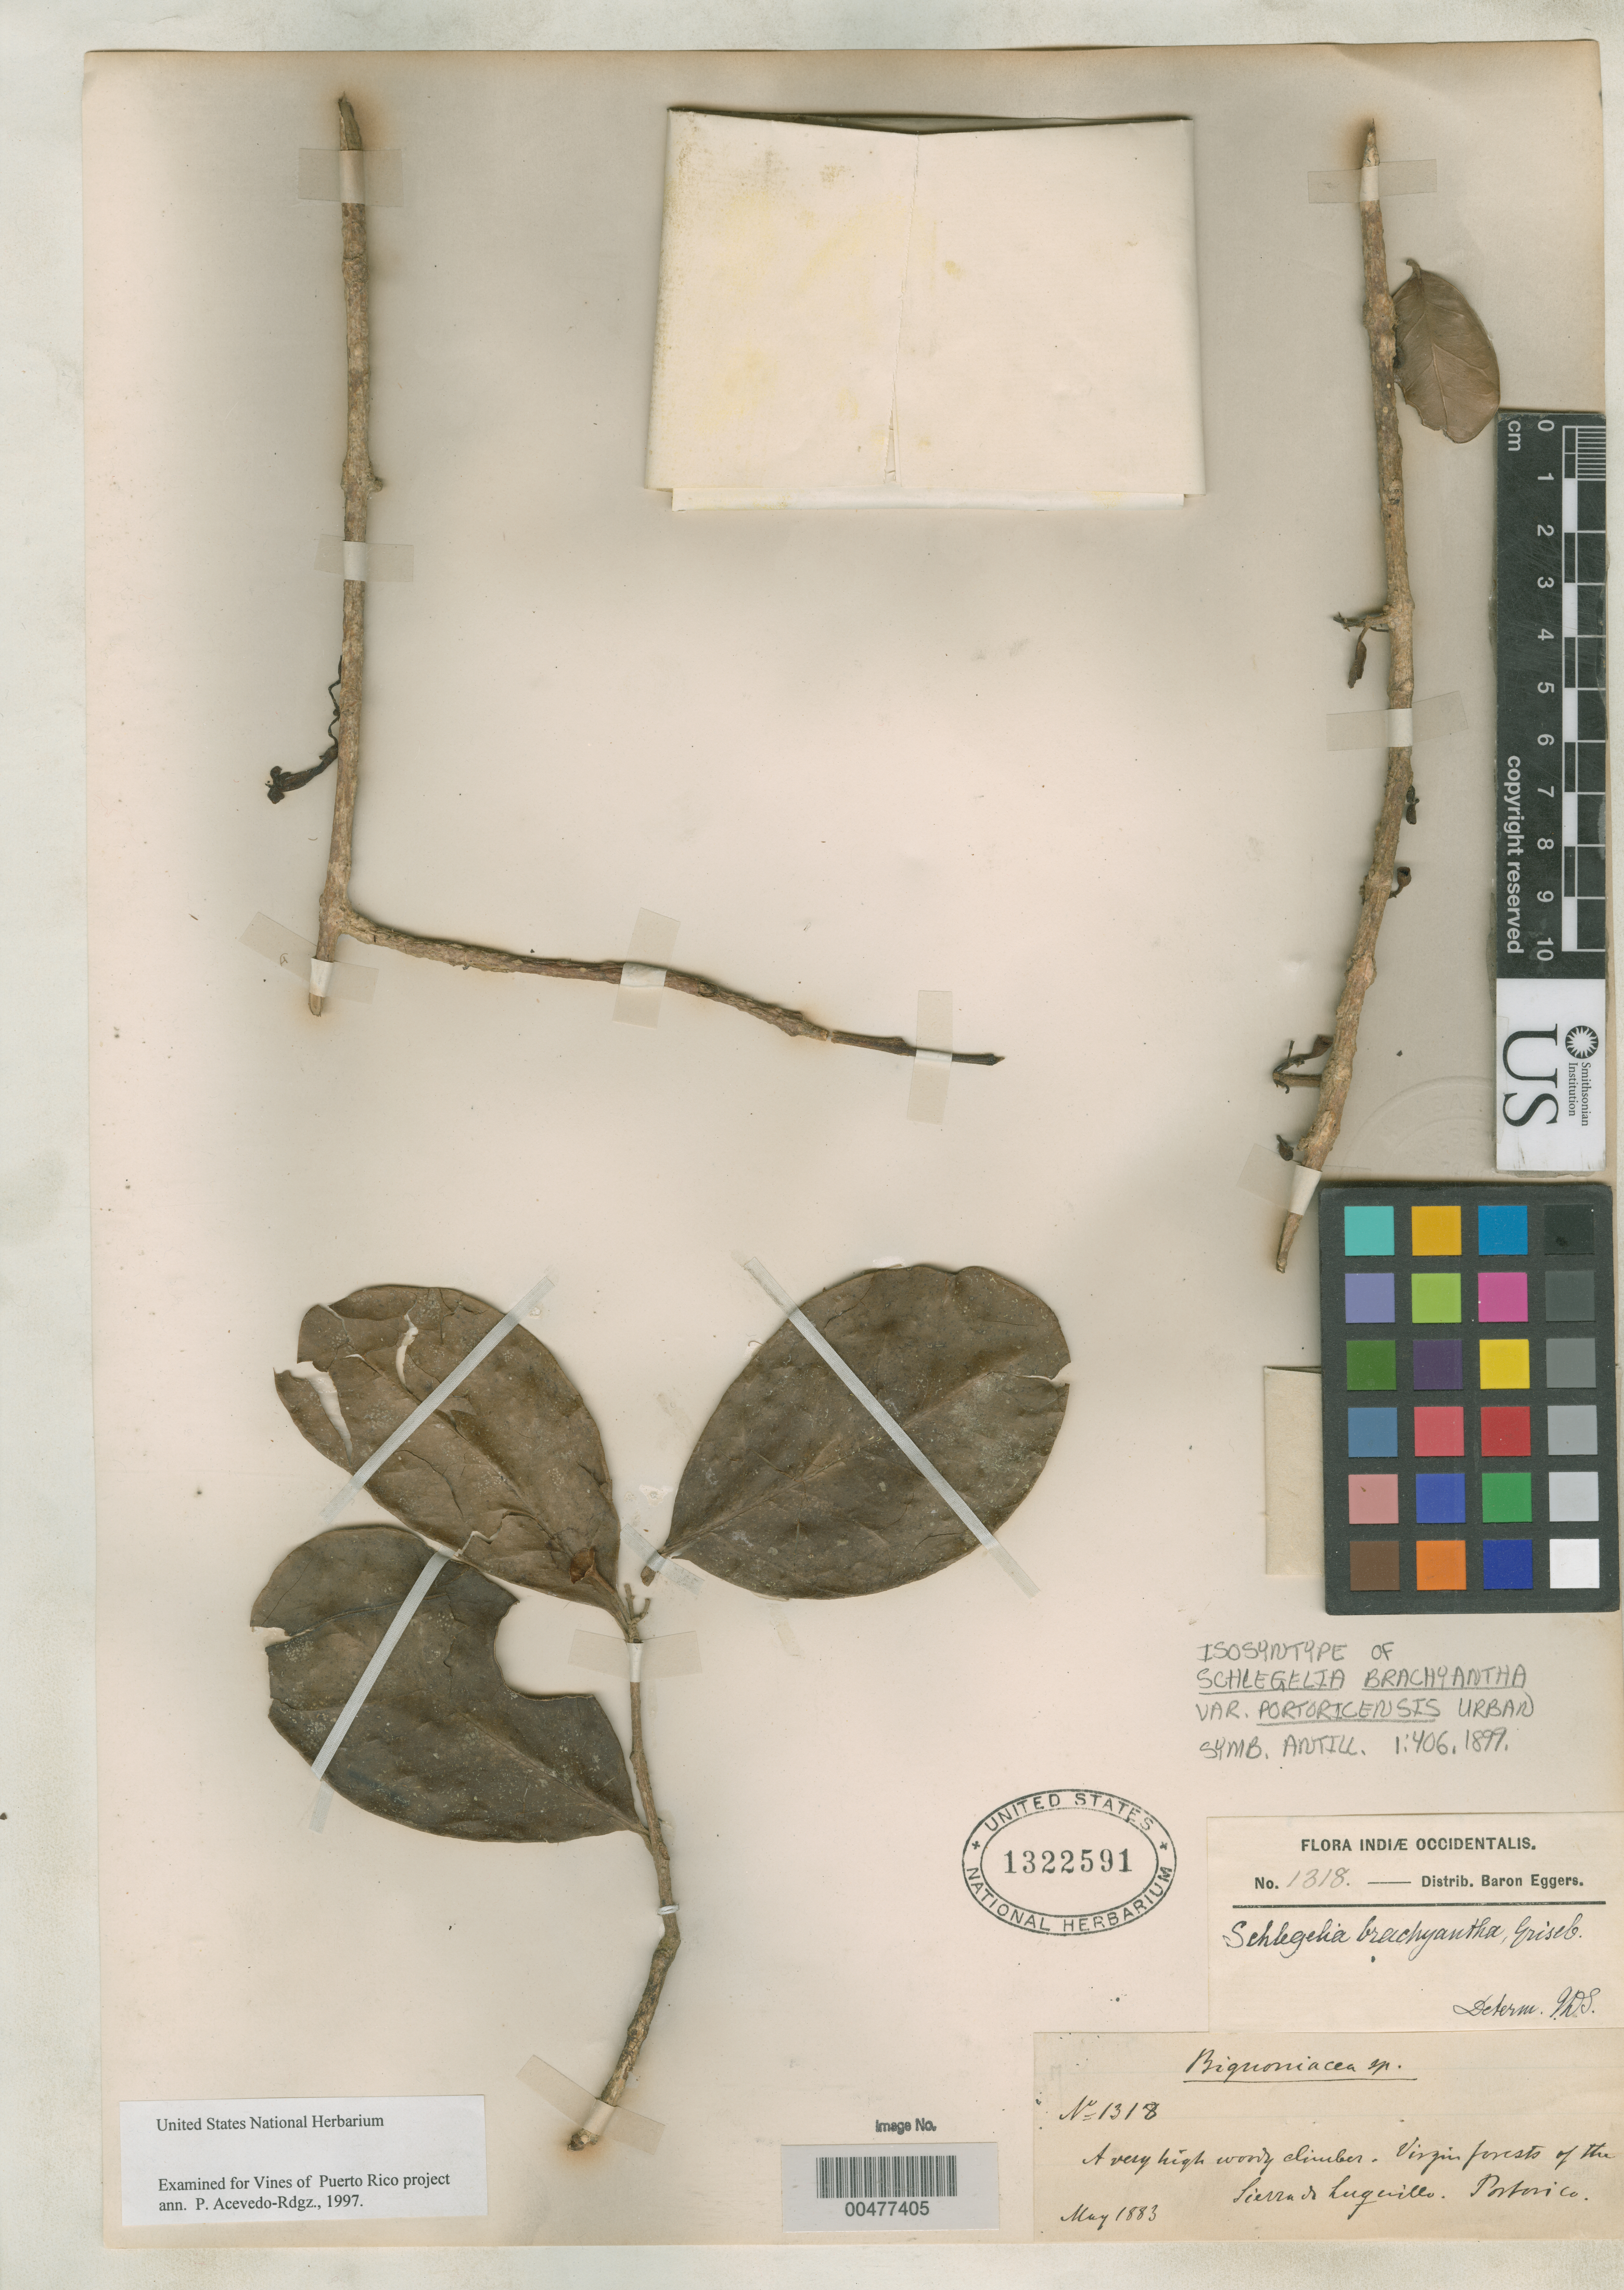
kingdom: Plantae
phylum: Tracheophyta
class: Magnoliopsida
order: Lamiales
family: Schlegeliaceae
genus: Schlegelia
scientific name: Schlegelia brachyantha var. portoricensis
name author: Urb.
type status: Isosyntype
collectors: H. F. A. von Eggers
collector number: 1318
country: Puerto Rico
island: Greater Antilles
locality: Forests of Sierra de Luquillo.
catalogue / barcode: US 1322591